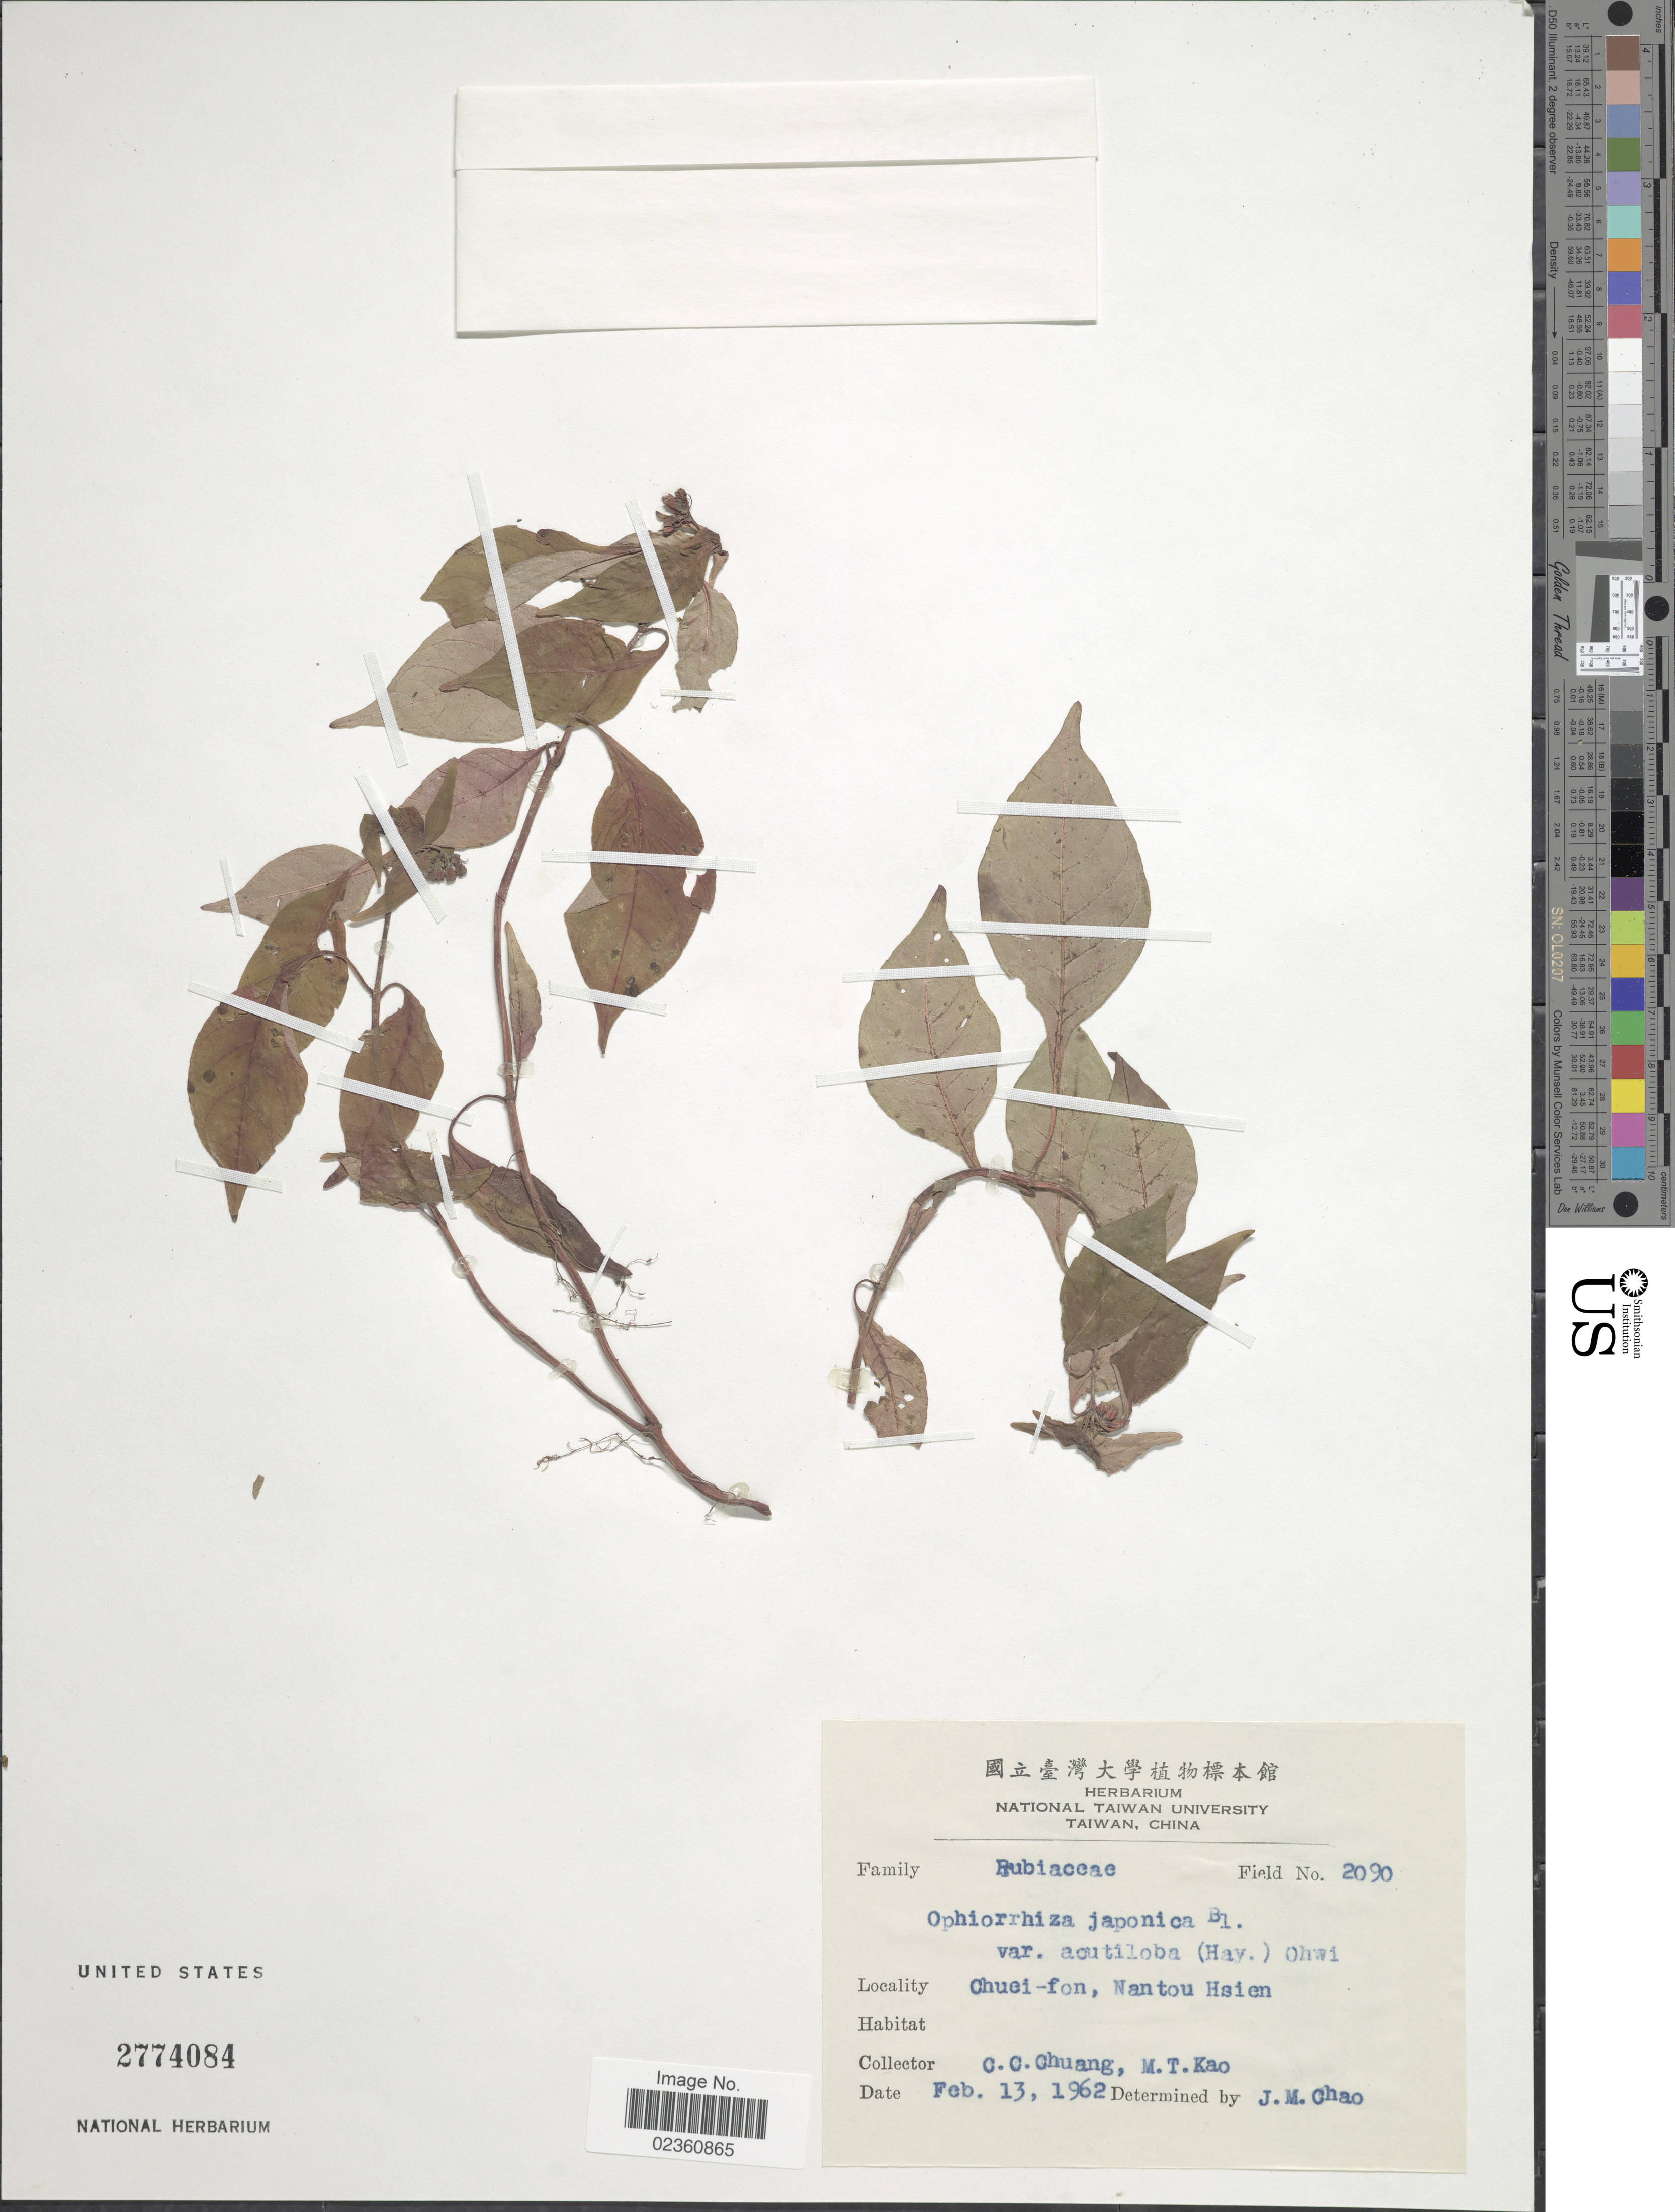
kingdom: Plantae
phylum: Tracheophyta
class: Magnoliopsida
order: Gentianales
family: Rubiaceae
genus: Ophiorrhiza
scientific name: Ophiorrhiza japonica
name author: Blume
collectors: C. C. Chuang & M. T. Kao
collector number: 2090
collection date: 1962-02-13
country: Taiwan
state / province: Nantou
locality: Chuei-fon, Nantou Hsien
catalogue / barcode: US 2774084